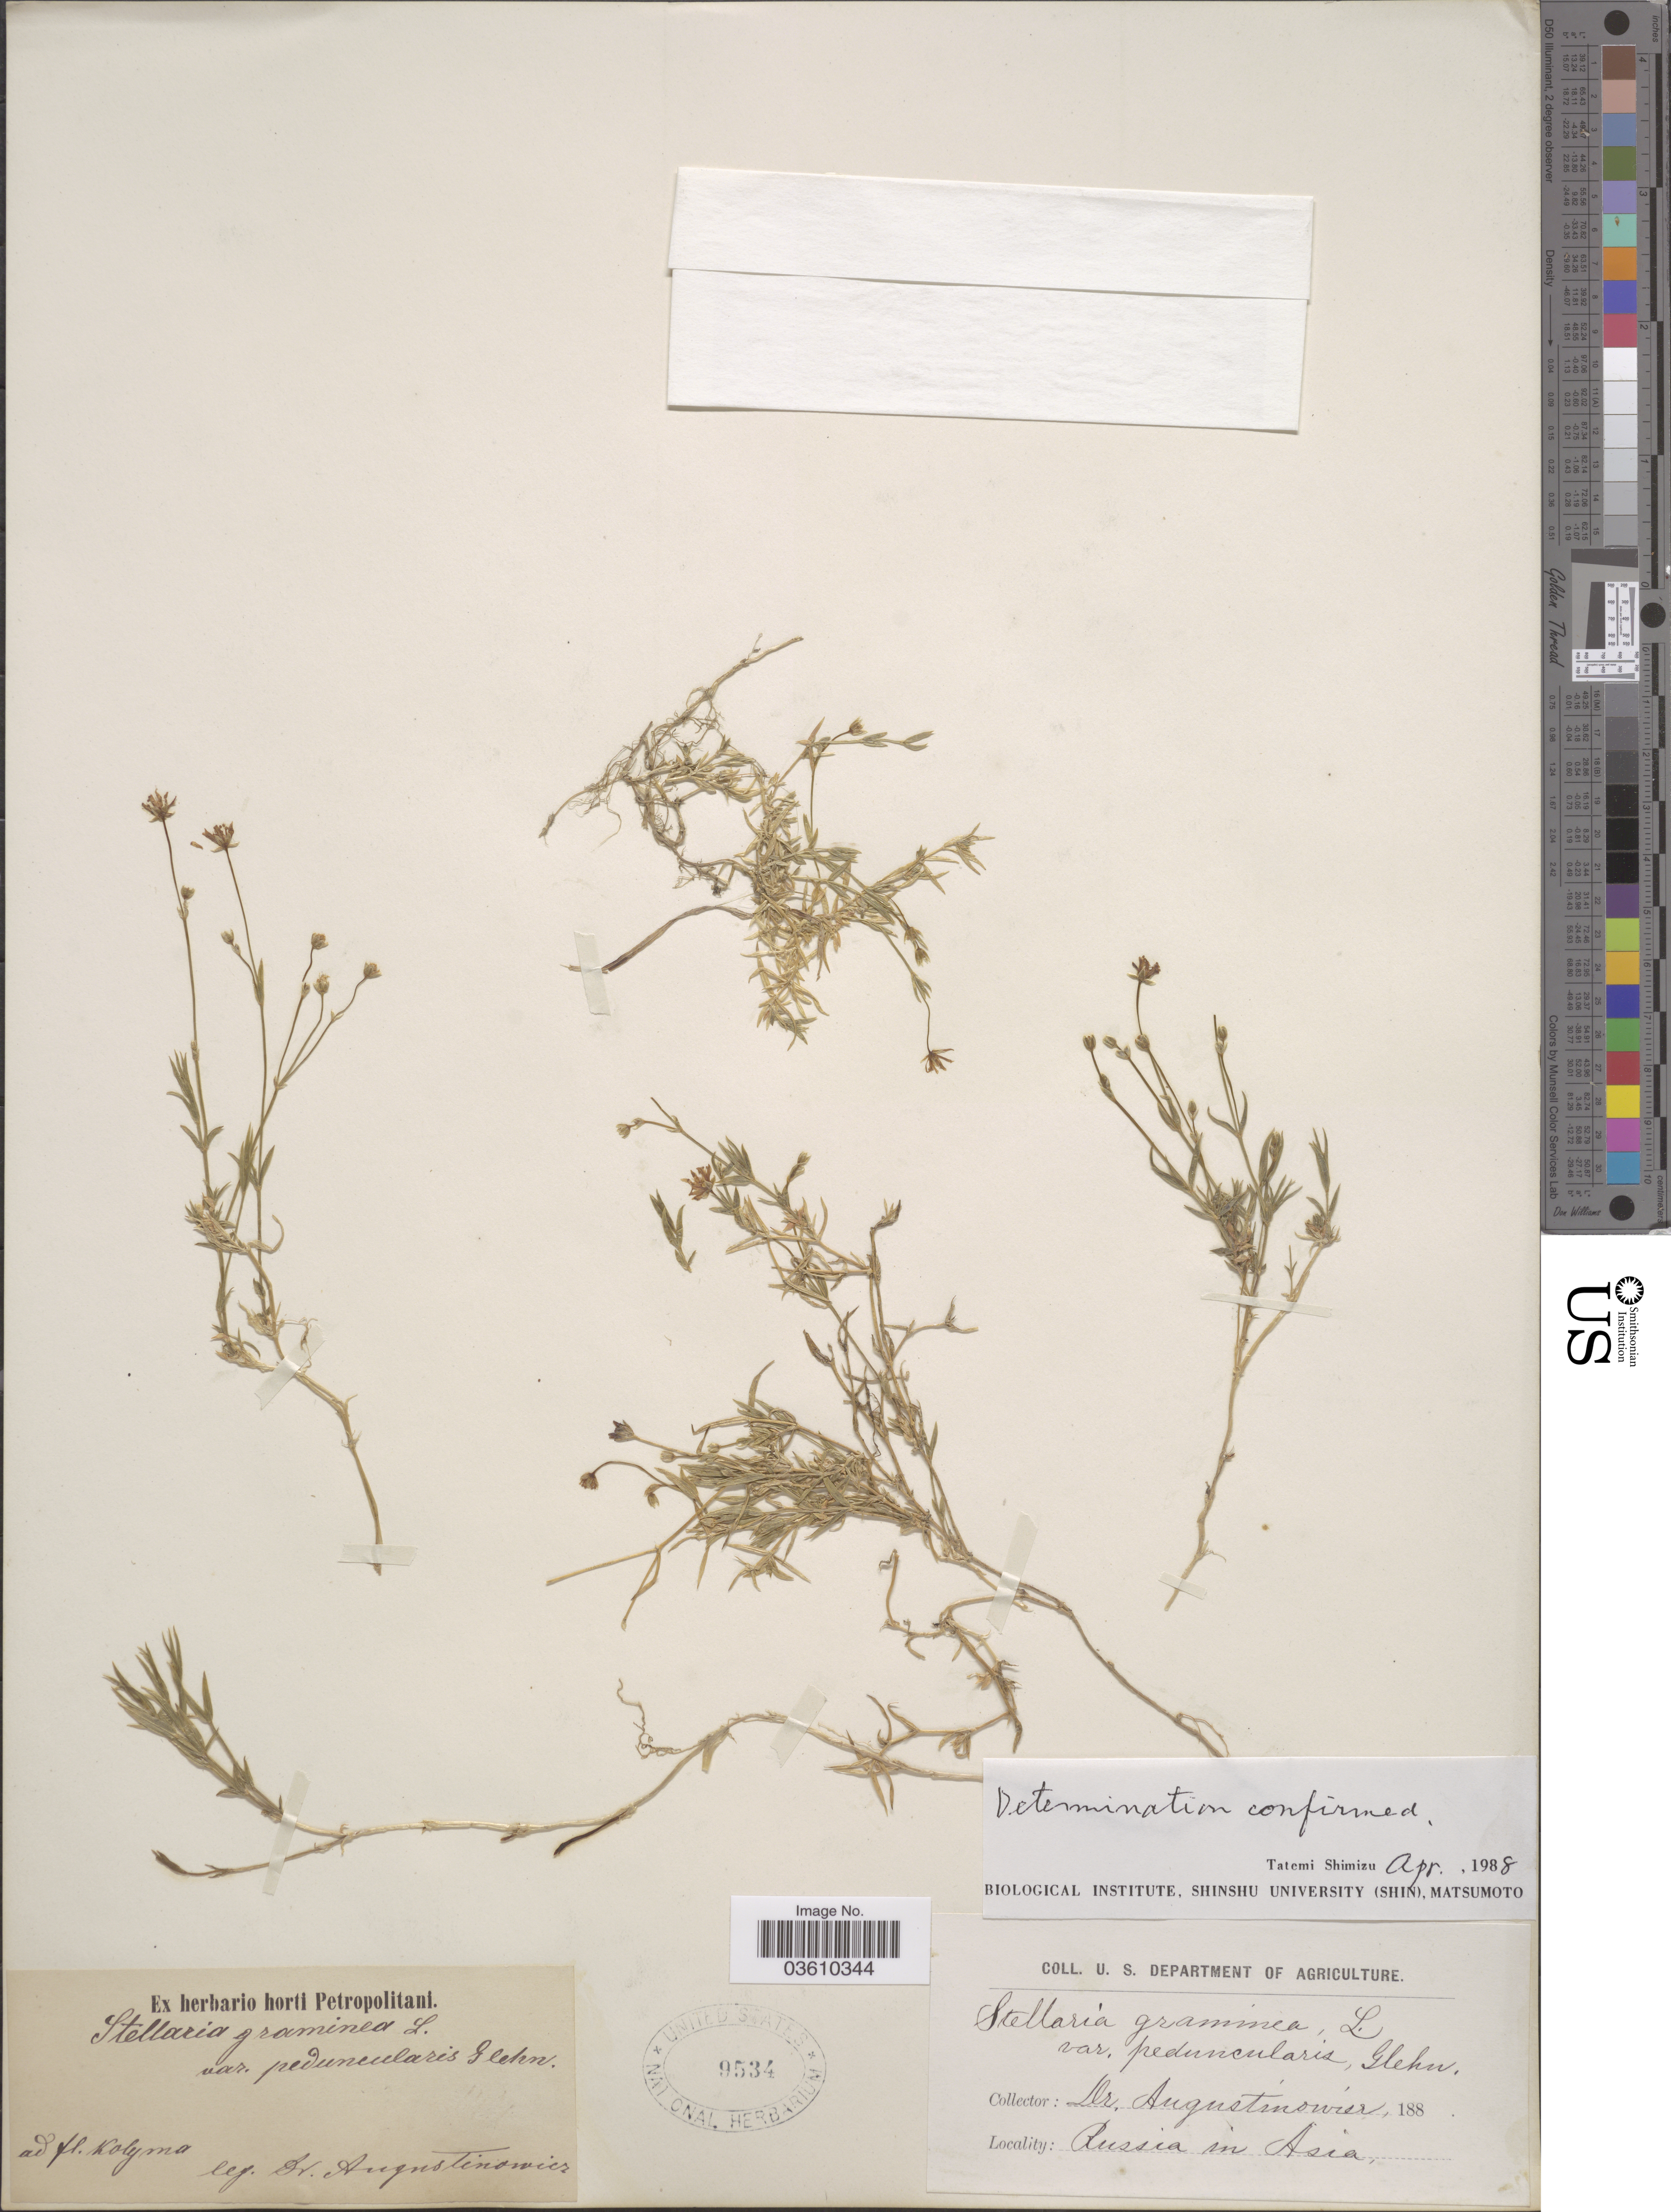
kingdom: Plantae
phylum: Tracheophyta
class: Magnoliopsida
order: Caryophyllales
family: Caryophyllaceae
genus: Stellaria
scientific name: Stellaria graminea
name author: L.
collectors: -. Angustinowicz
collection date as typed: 188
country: Russian Federation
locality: Russia in Asia.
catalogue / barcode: US 9534